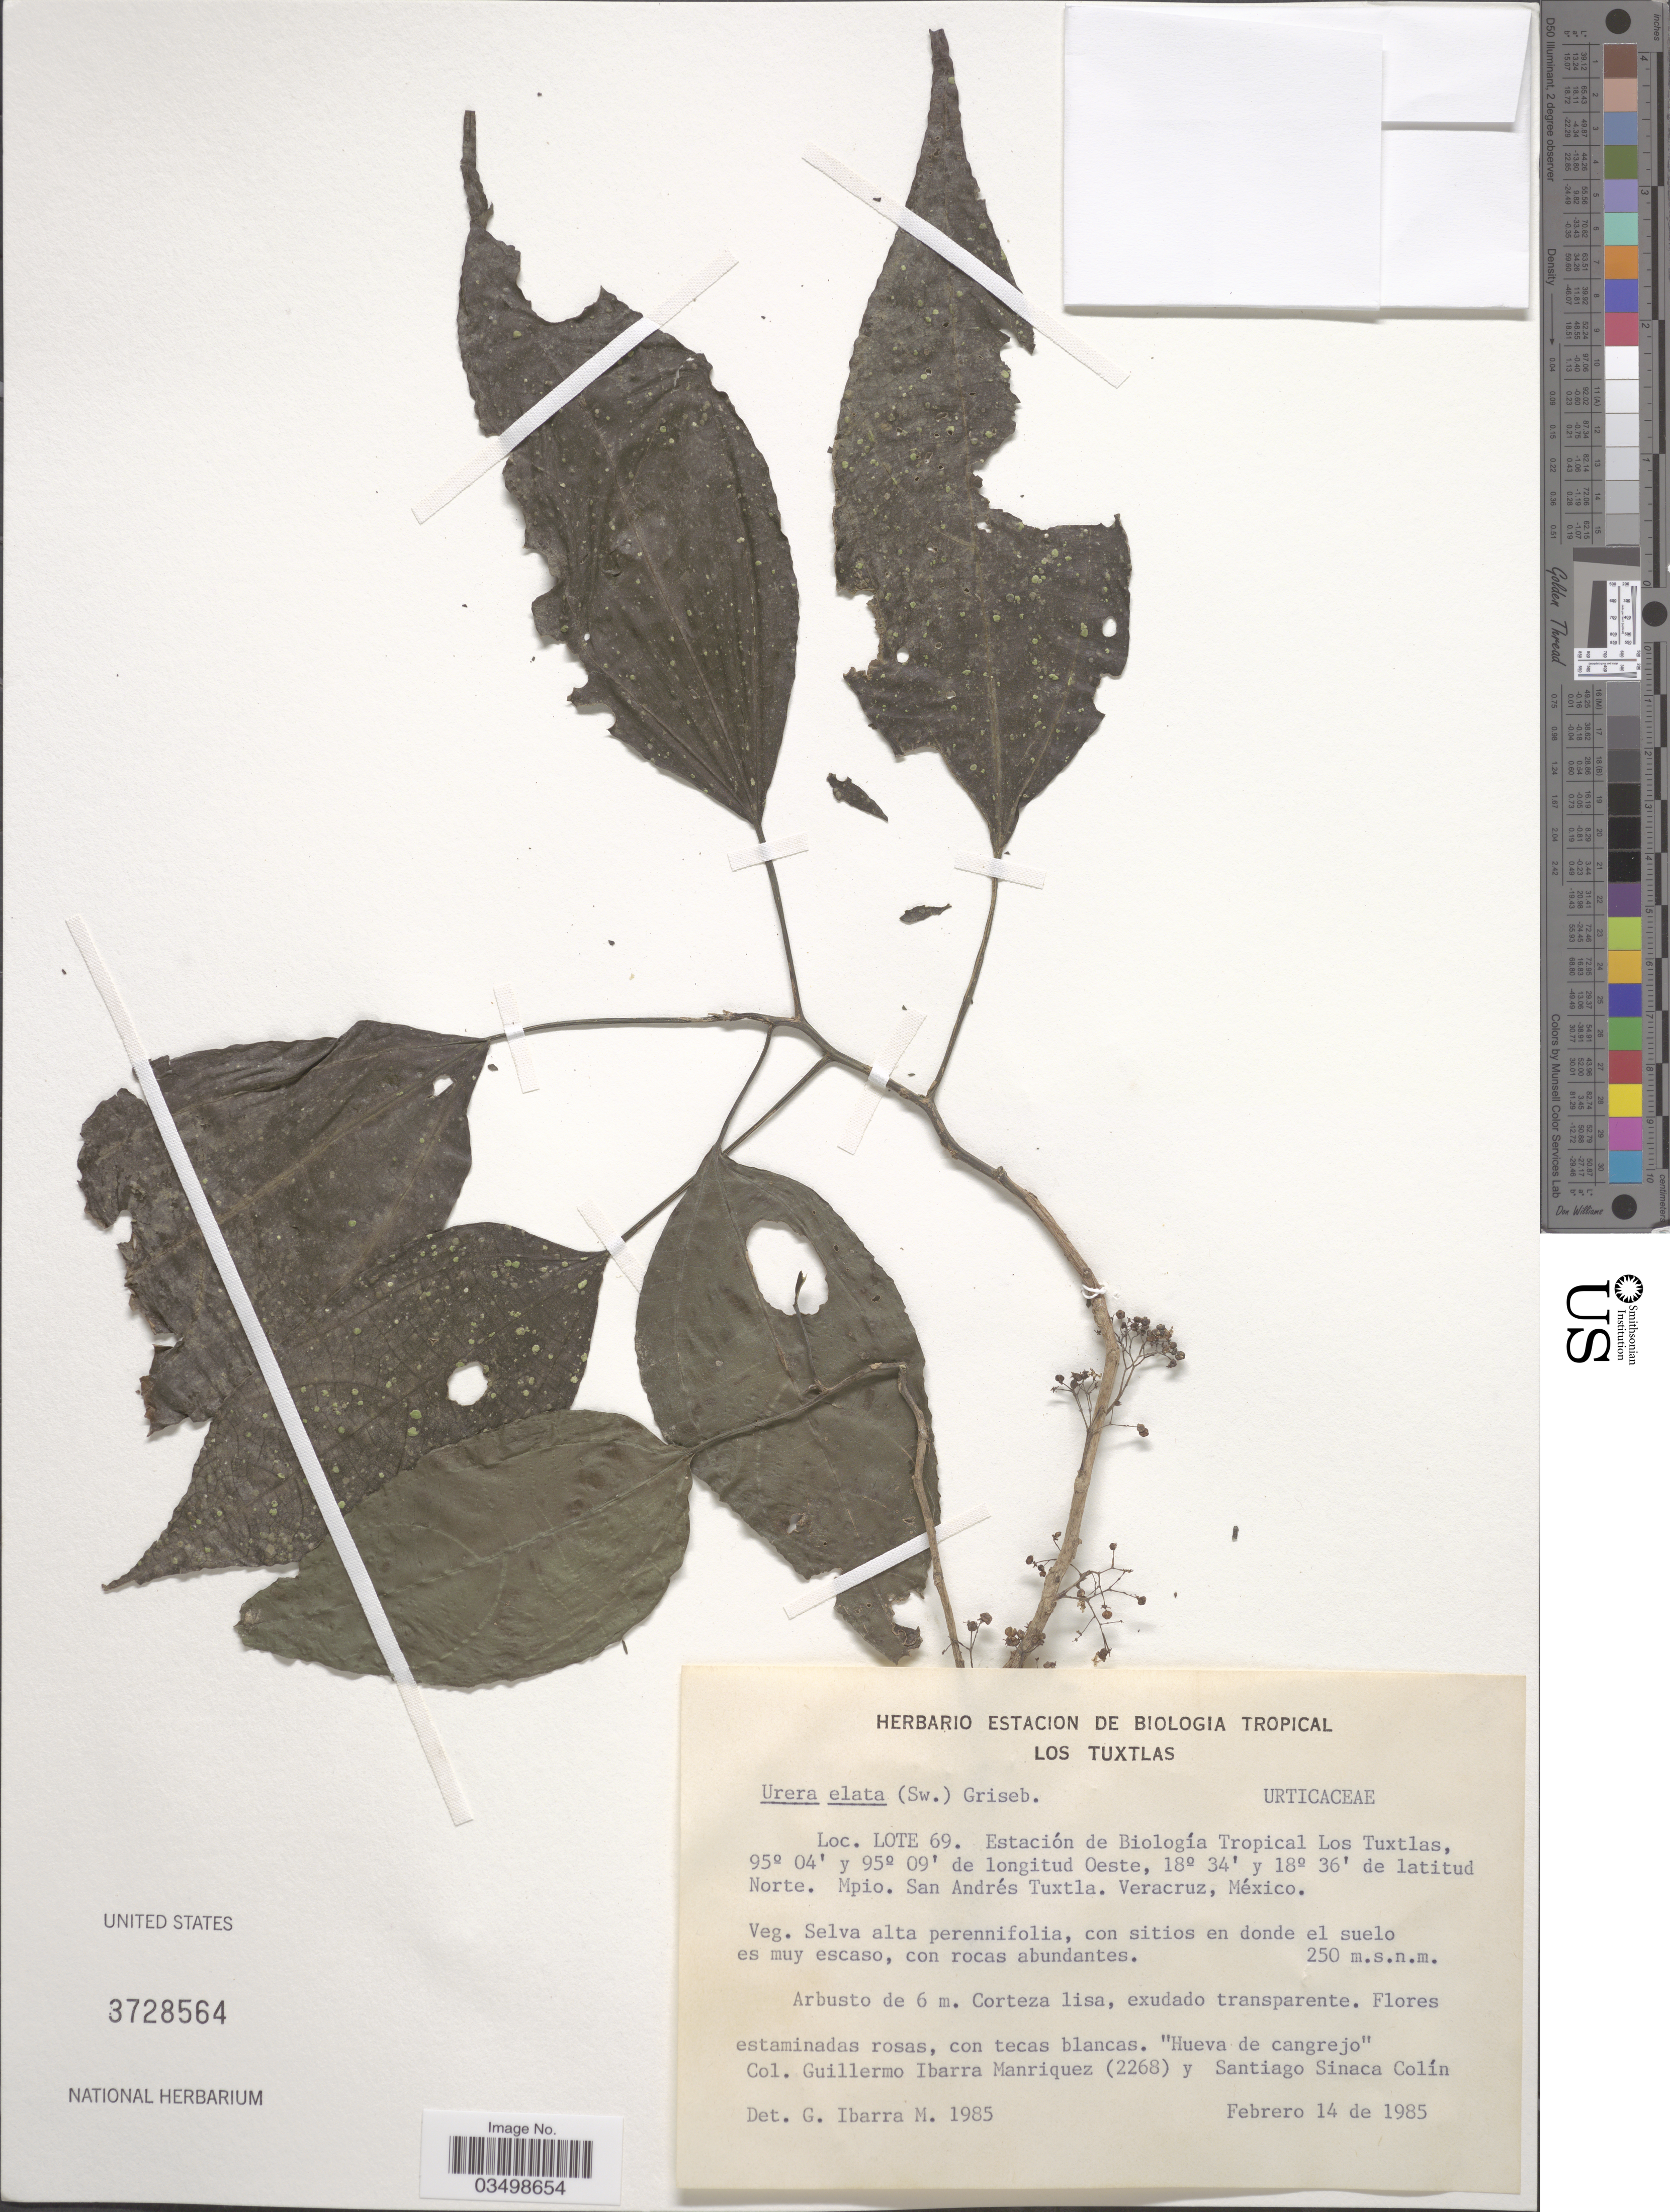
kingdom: Plantae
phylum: Tracheophyta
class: Magnoliopsida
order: Rosales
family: Urticaceae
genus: Urera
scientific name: Urera elata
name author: (Sw.) Griseb.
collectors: G. Ibarra M. & S. Sinaca-Colin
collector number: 2268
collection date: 1985-02-14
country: Mexico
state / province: Veracruz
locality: Los Tuxtlas.? Lote 69. Estación de Biología Tropical Los Tuxtlas. Mpio. San Andrés Tuxtla. Veracruz.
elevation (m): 250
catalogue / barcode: US 3728564